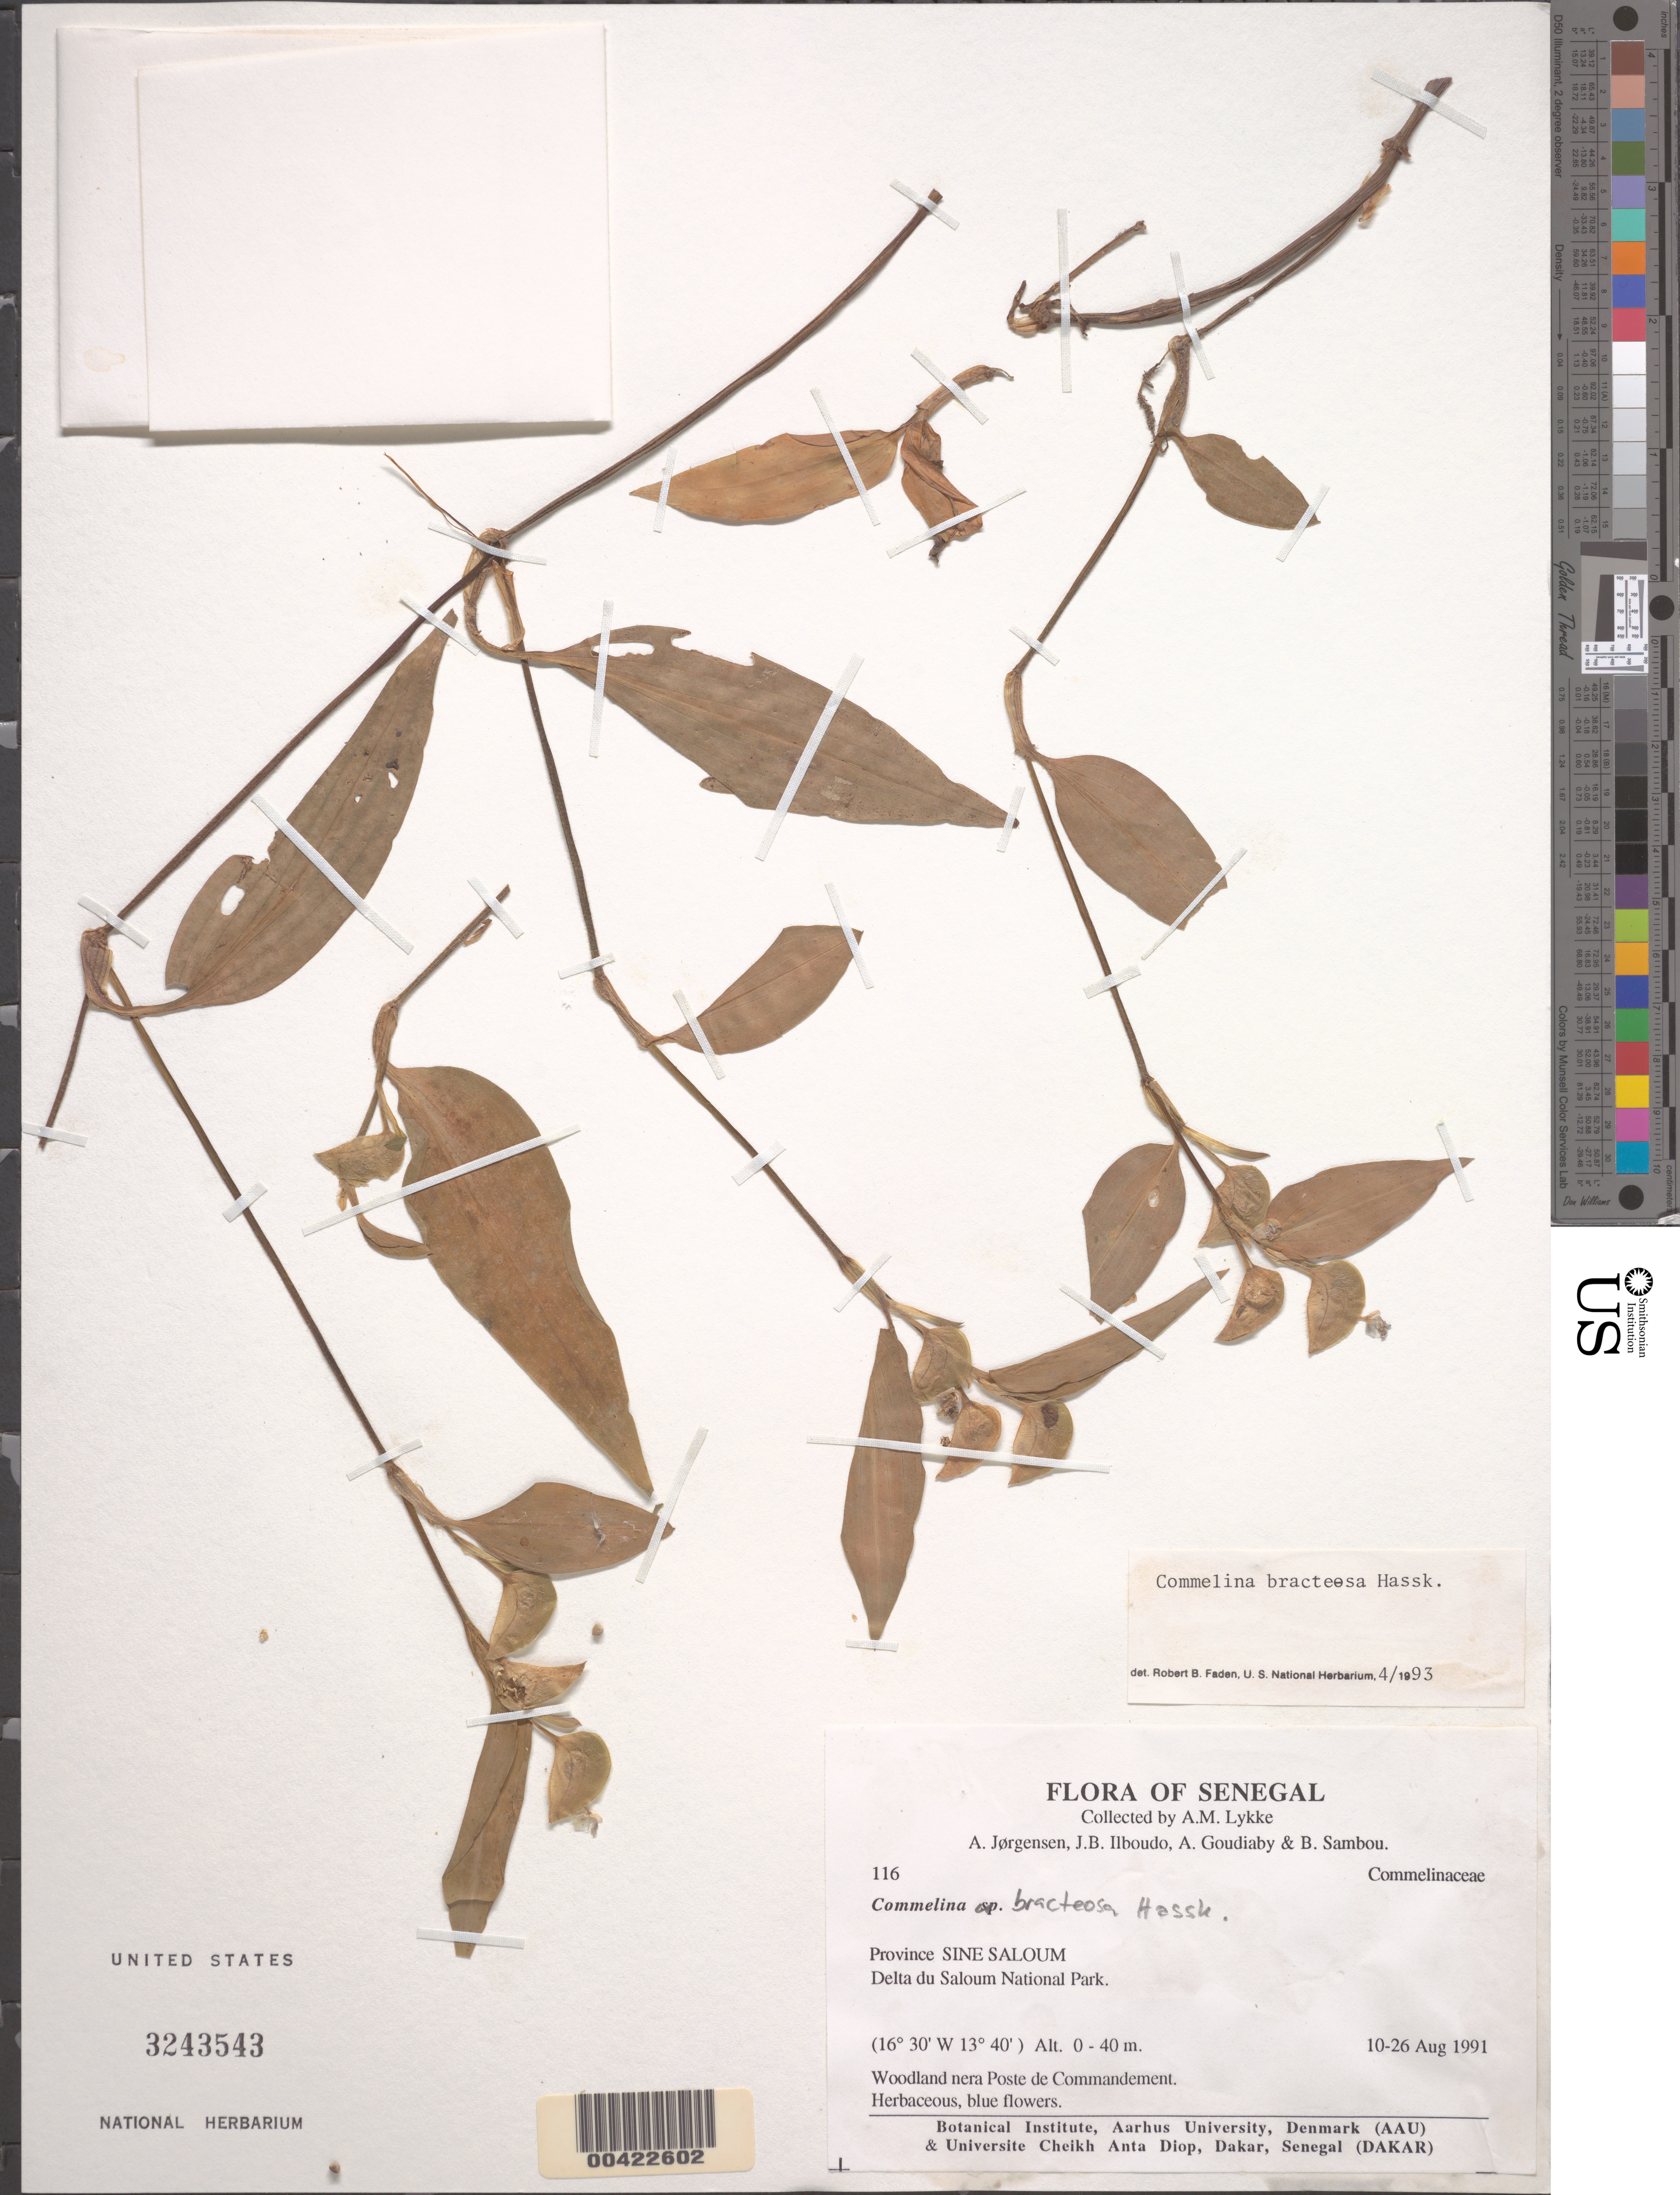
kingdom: Plantae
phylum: Tracheophyta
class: Liliopsida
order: Commelinales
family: Commelinaceae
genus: Commelina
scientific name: Commelina bracteosa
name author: Hassk.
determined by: Faden, Robert B., (US), Smithsonian Institution - National Museum of Natural History (UNITED STATES)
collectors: A. Lykke, A. Jörgensen, J. Ilbodou, A. Goudiaby & B. Sambou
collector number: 261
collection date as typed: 10 Aug 1991 to 26 Aug 1991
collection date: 1991-08-10/1991-08-26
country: Senegal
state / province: Fatick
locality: Sine-saloum, Delta du saloum national park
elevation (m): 0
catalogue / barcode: US 3243543